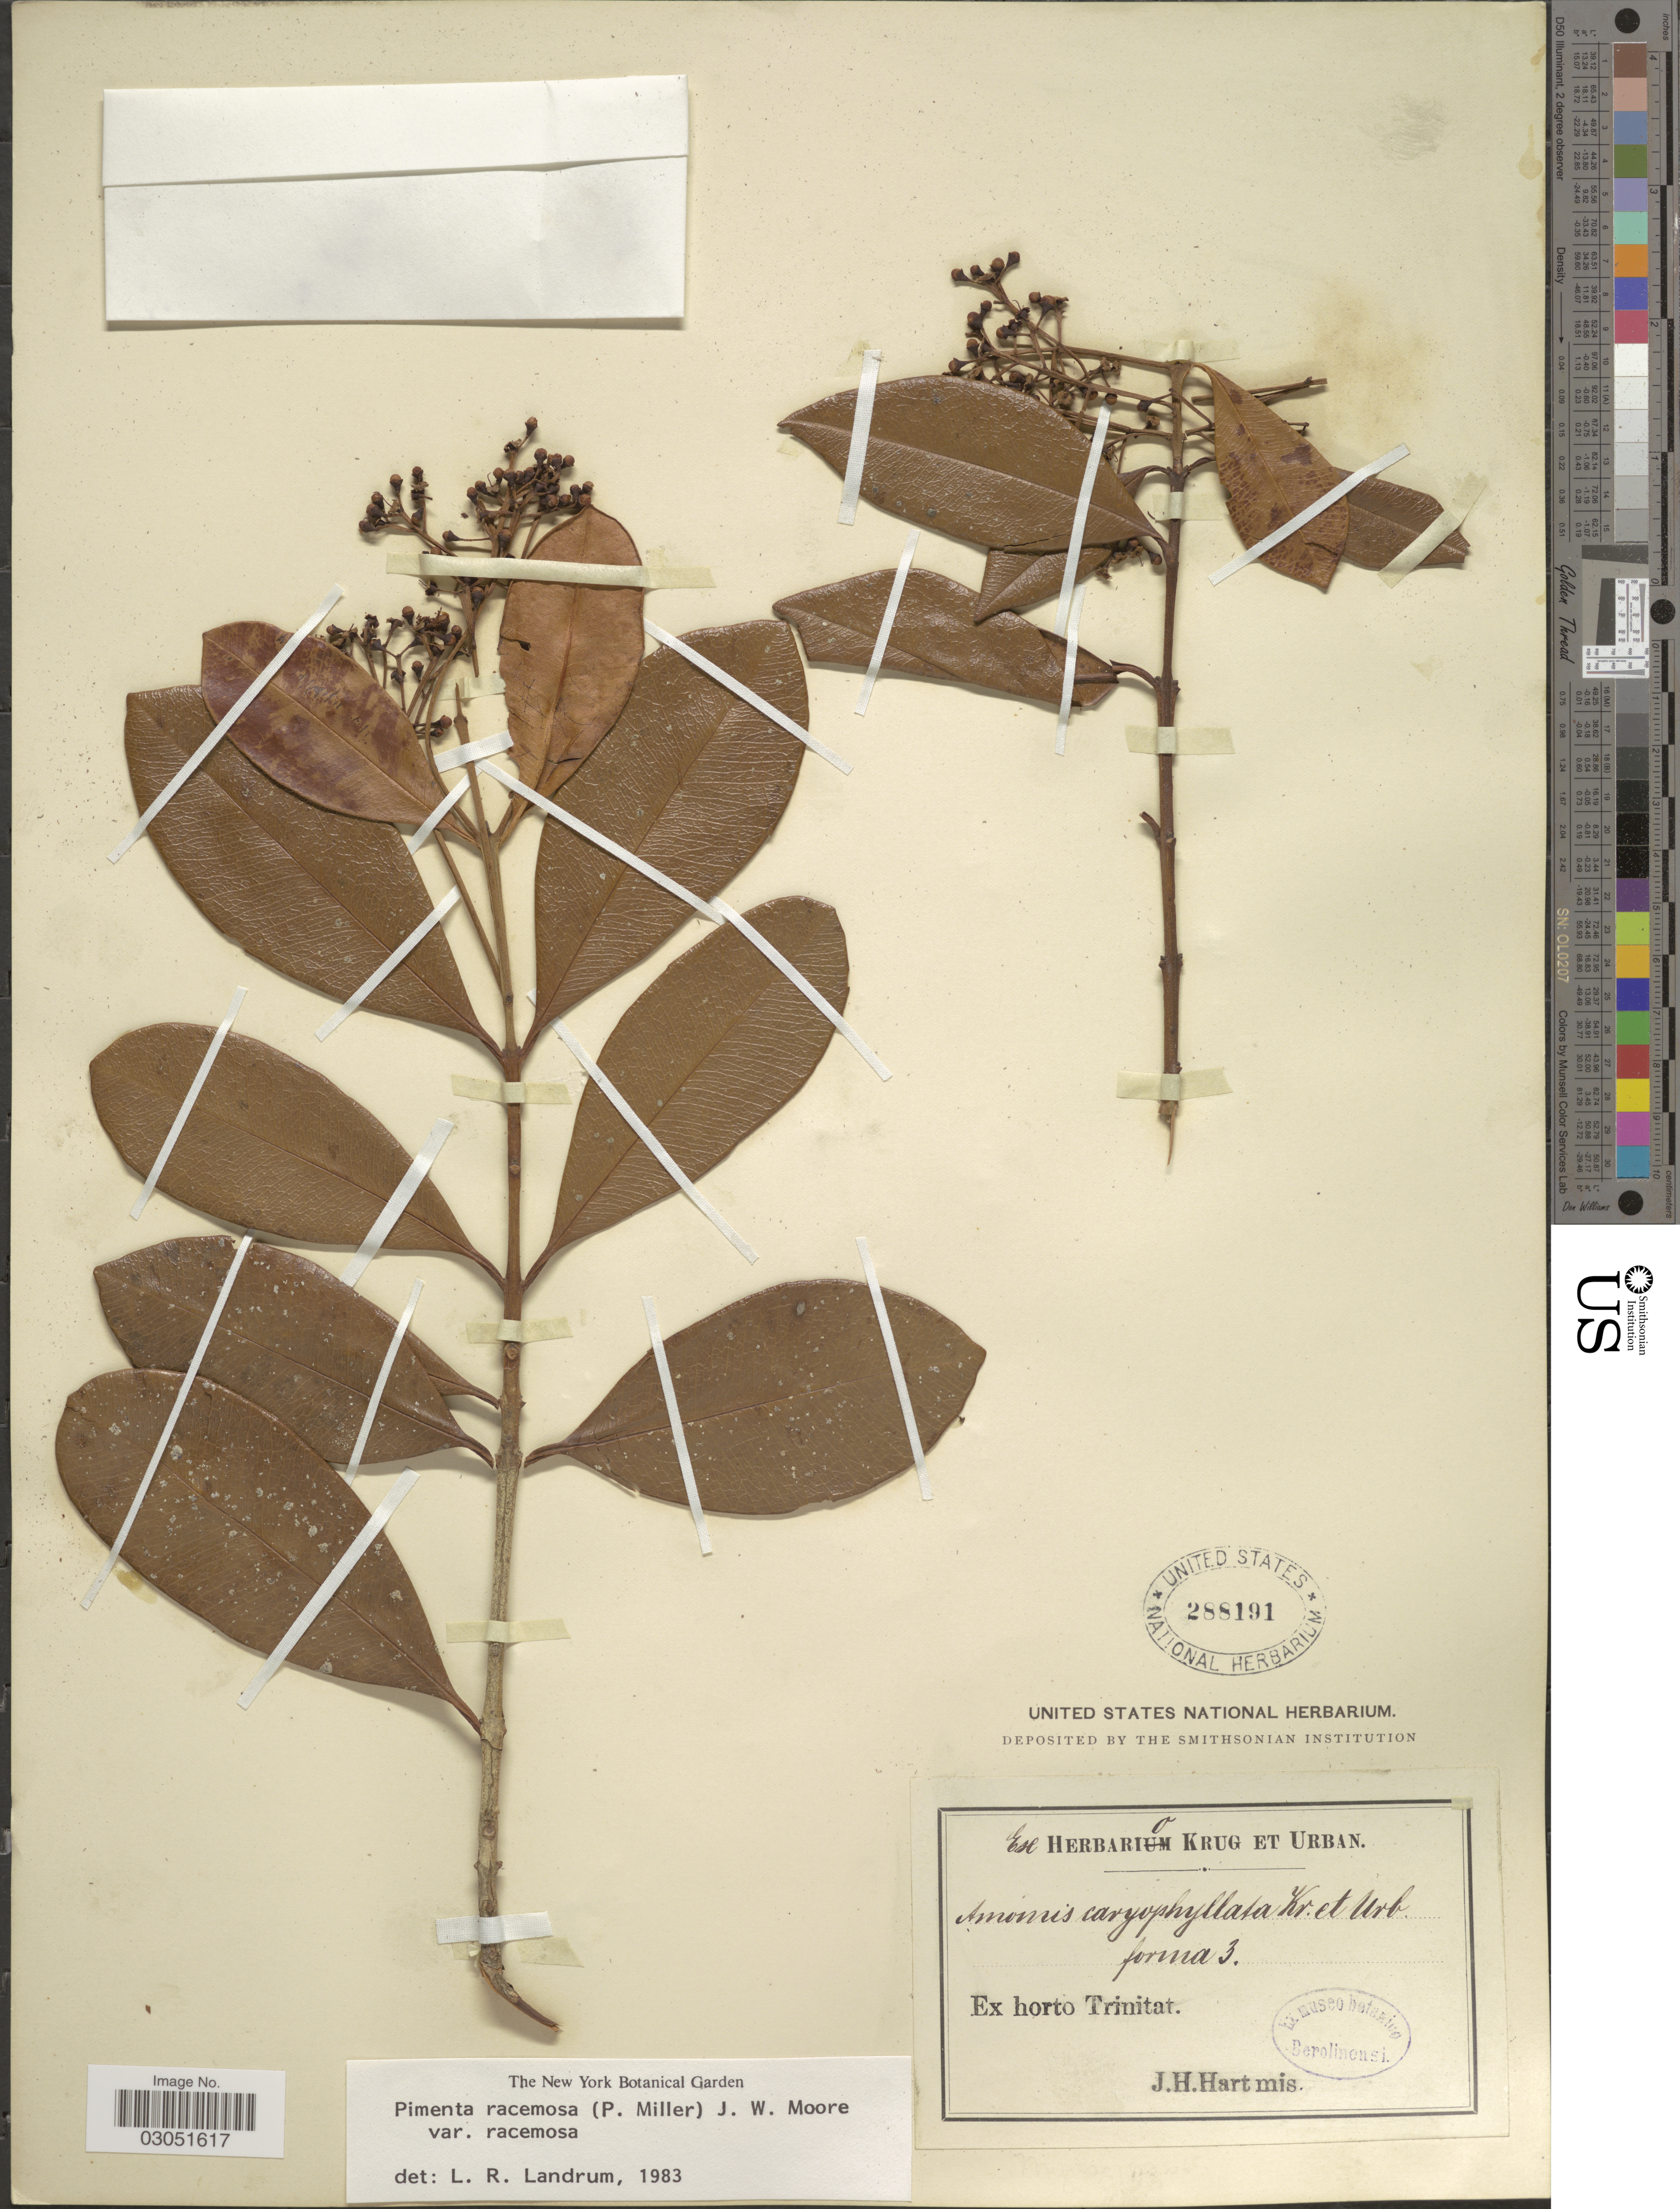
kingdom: Plantae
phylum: Tracheophyta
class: Magnoliopsida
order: Myrtales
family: Myrtaceae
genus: Pimenta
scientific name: Pimenta racemosa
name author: (Mill.) J.W. Moore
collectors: J. H. Hart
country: Trinidad and Tobago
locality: Ex horto Trinitat.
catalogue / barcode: US 288191